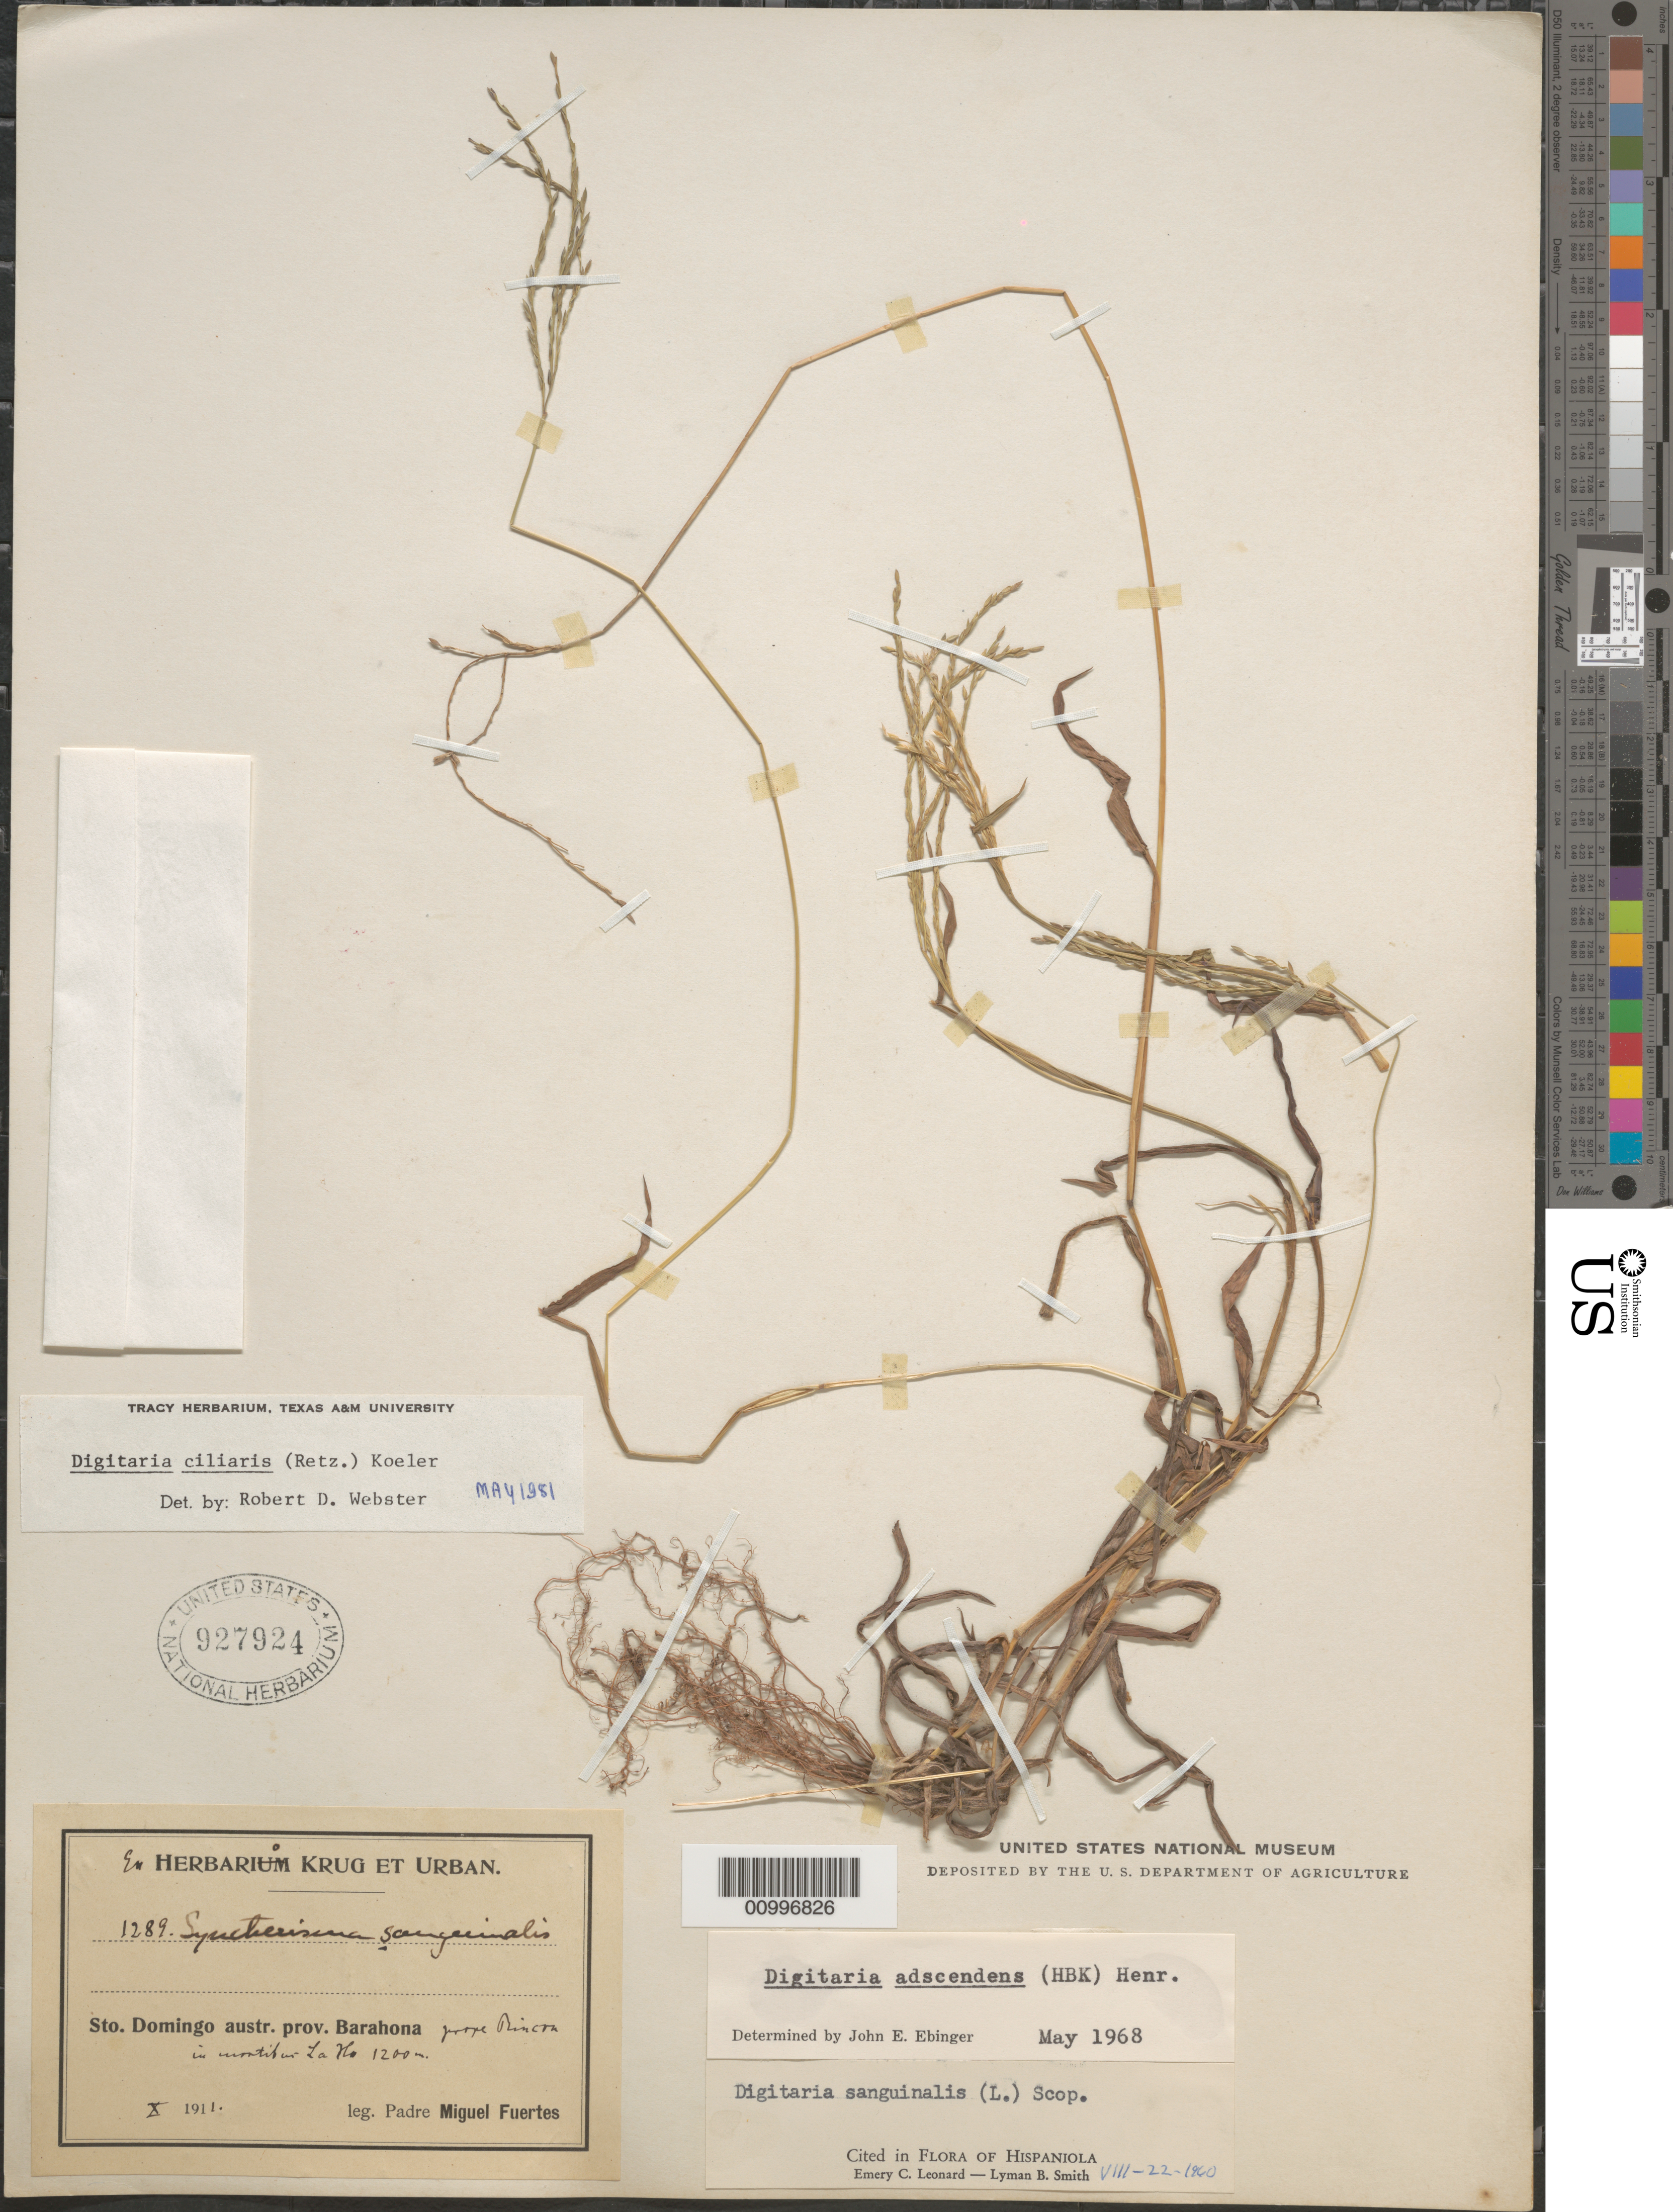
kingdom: Plantae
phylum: Tracheophyta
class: Liliopsida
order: Poales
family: Poaceae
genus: Digitaria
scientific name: Digitaria ciliaris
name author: (Retz.) Koeler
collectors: M. D. Fuertes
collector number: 1289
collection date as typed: Oct 1911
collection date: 1911-10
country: Dominican Republic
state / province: Barahona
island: Hispaniola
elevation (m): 1200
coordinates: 0 N, 0 E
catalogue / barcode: US 927924